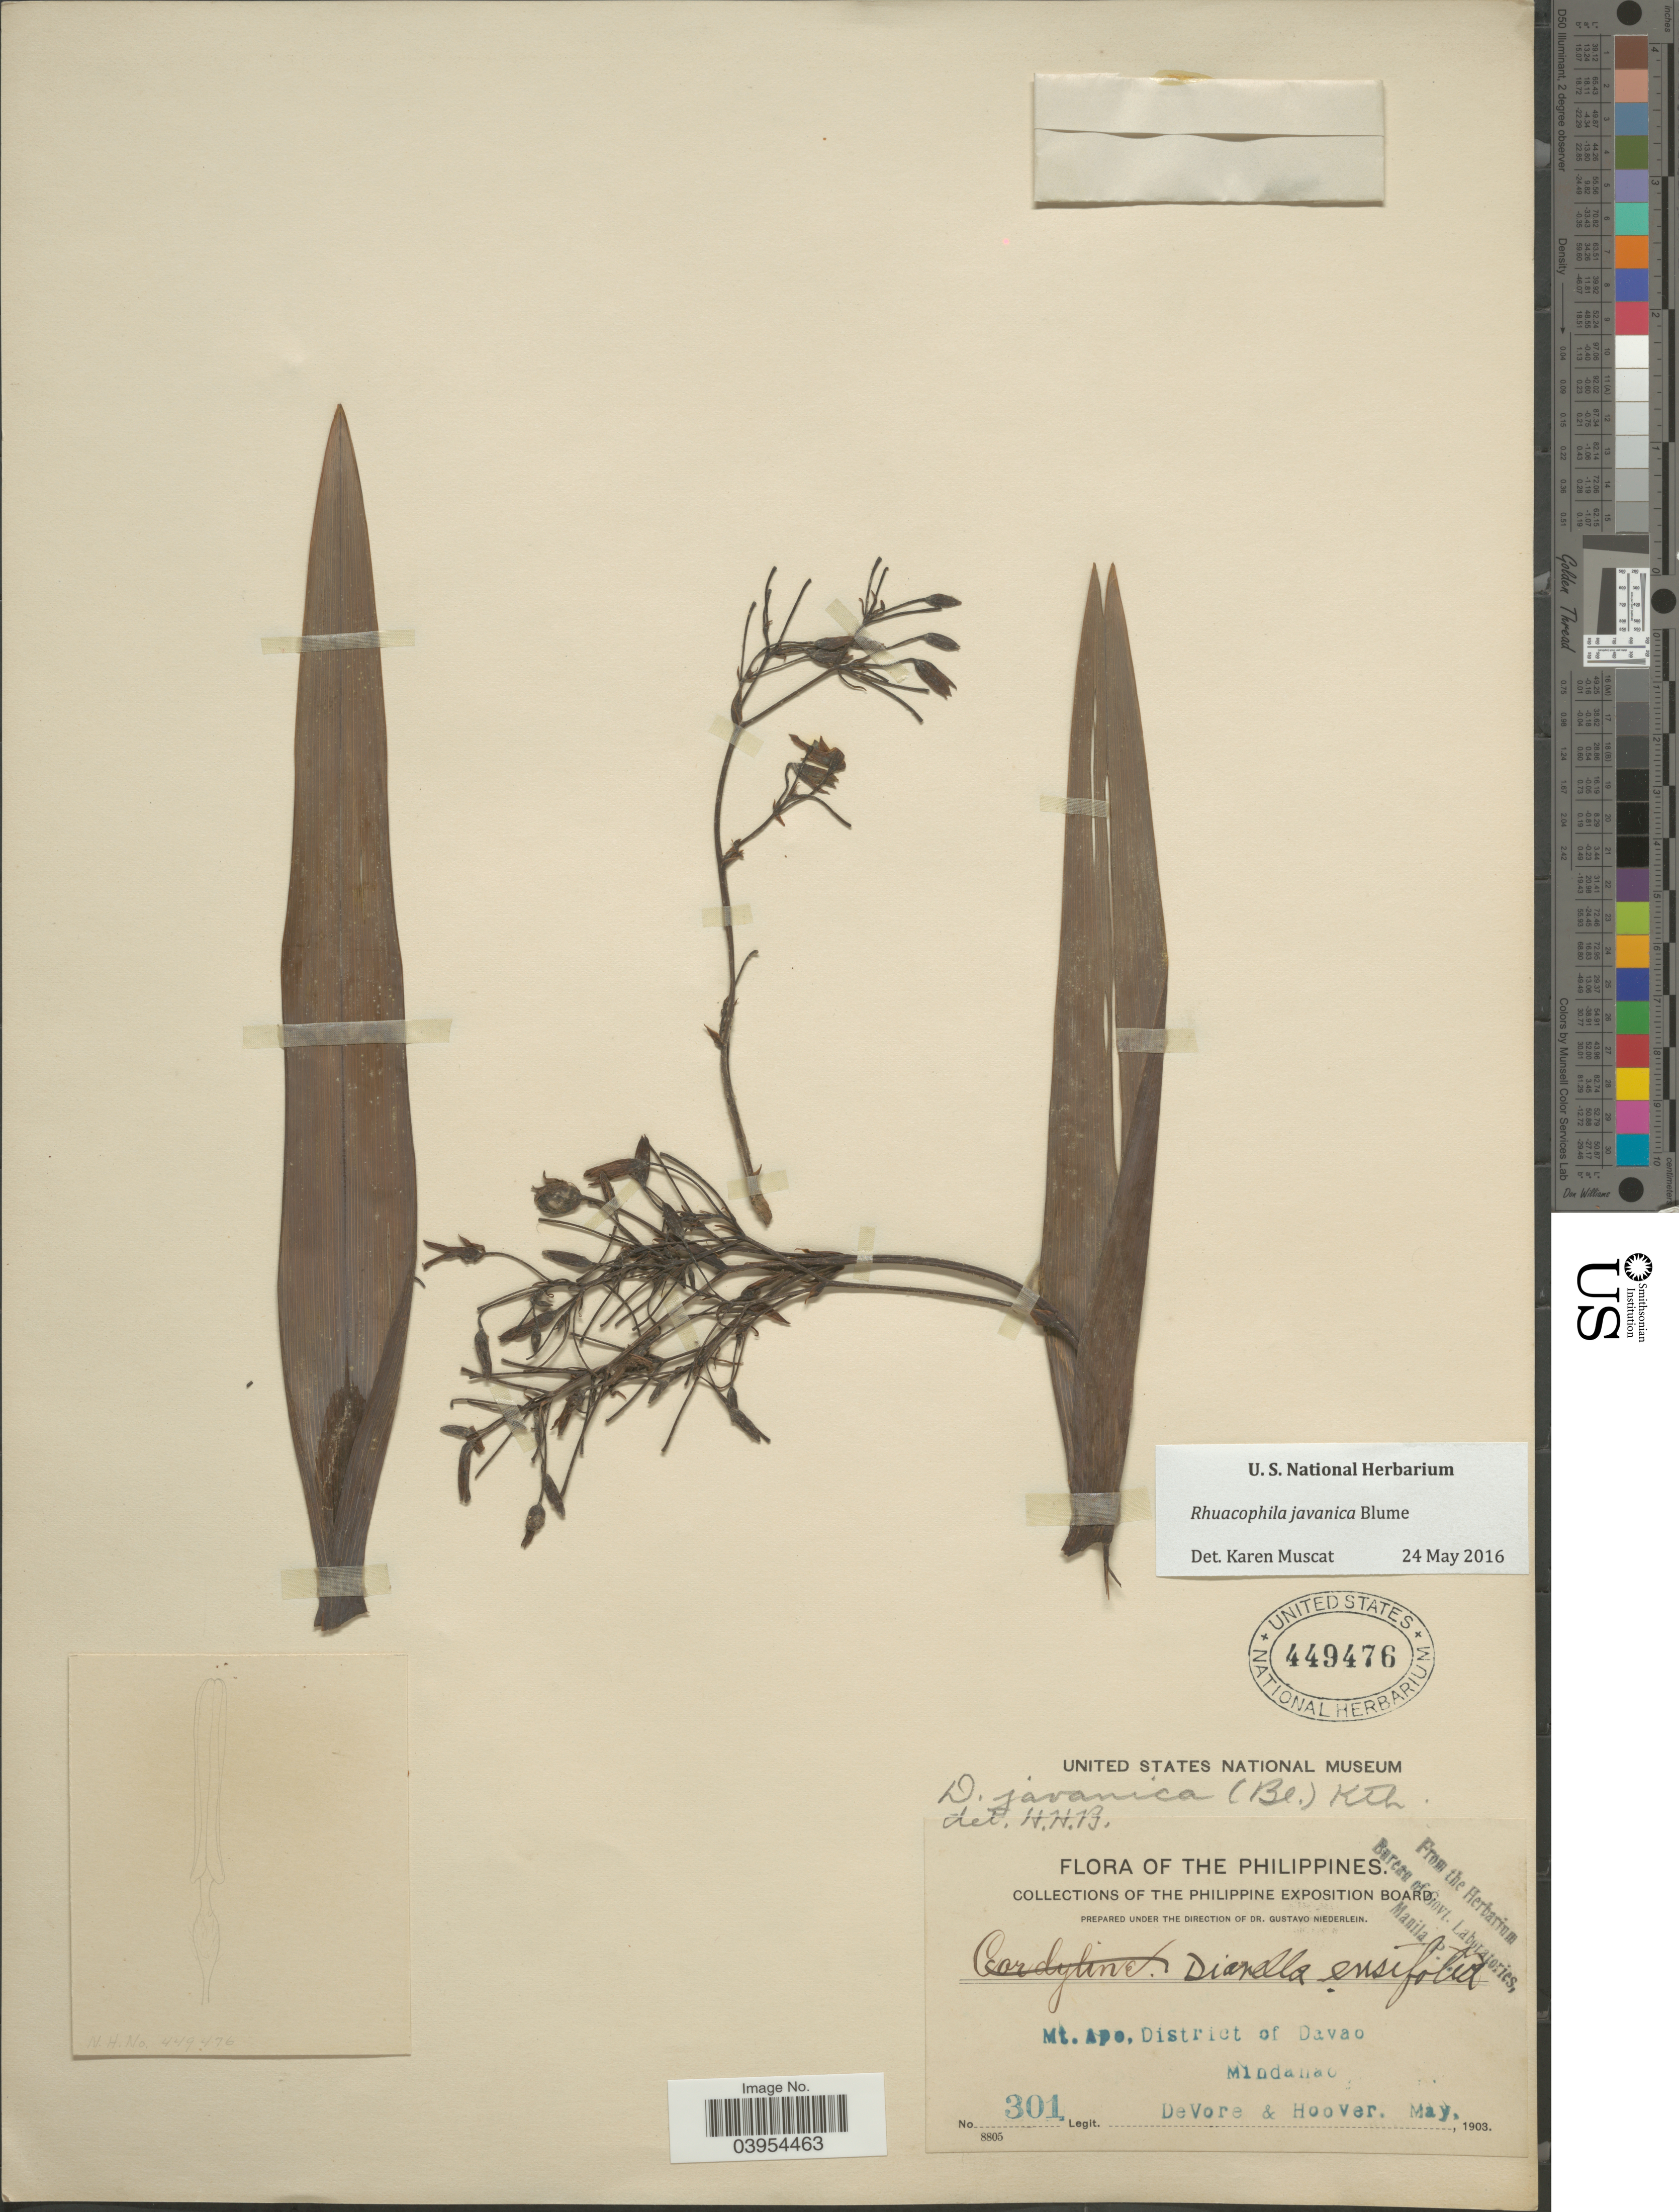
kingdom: Plantae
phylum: Tracheophyta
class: Liliopsida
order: Asparagales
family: Asphodelaceae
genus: Dianella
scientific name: Dianella javanica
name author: Blume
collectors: B. F. DeVore & -- Hoover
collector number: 301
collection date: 1903-05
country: Philippines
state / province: Davao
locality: Mt. Apo, District of Davao. Mindanao.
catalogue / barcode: US 449476